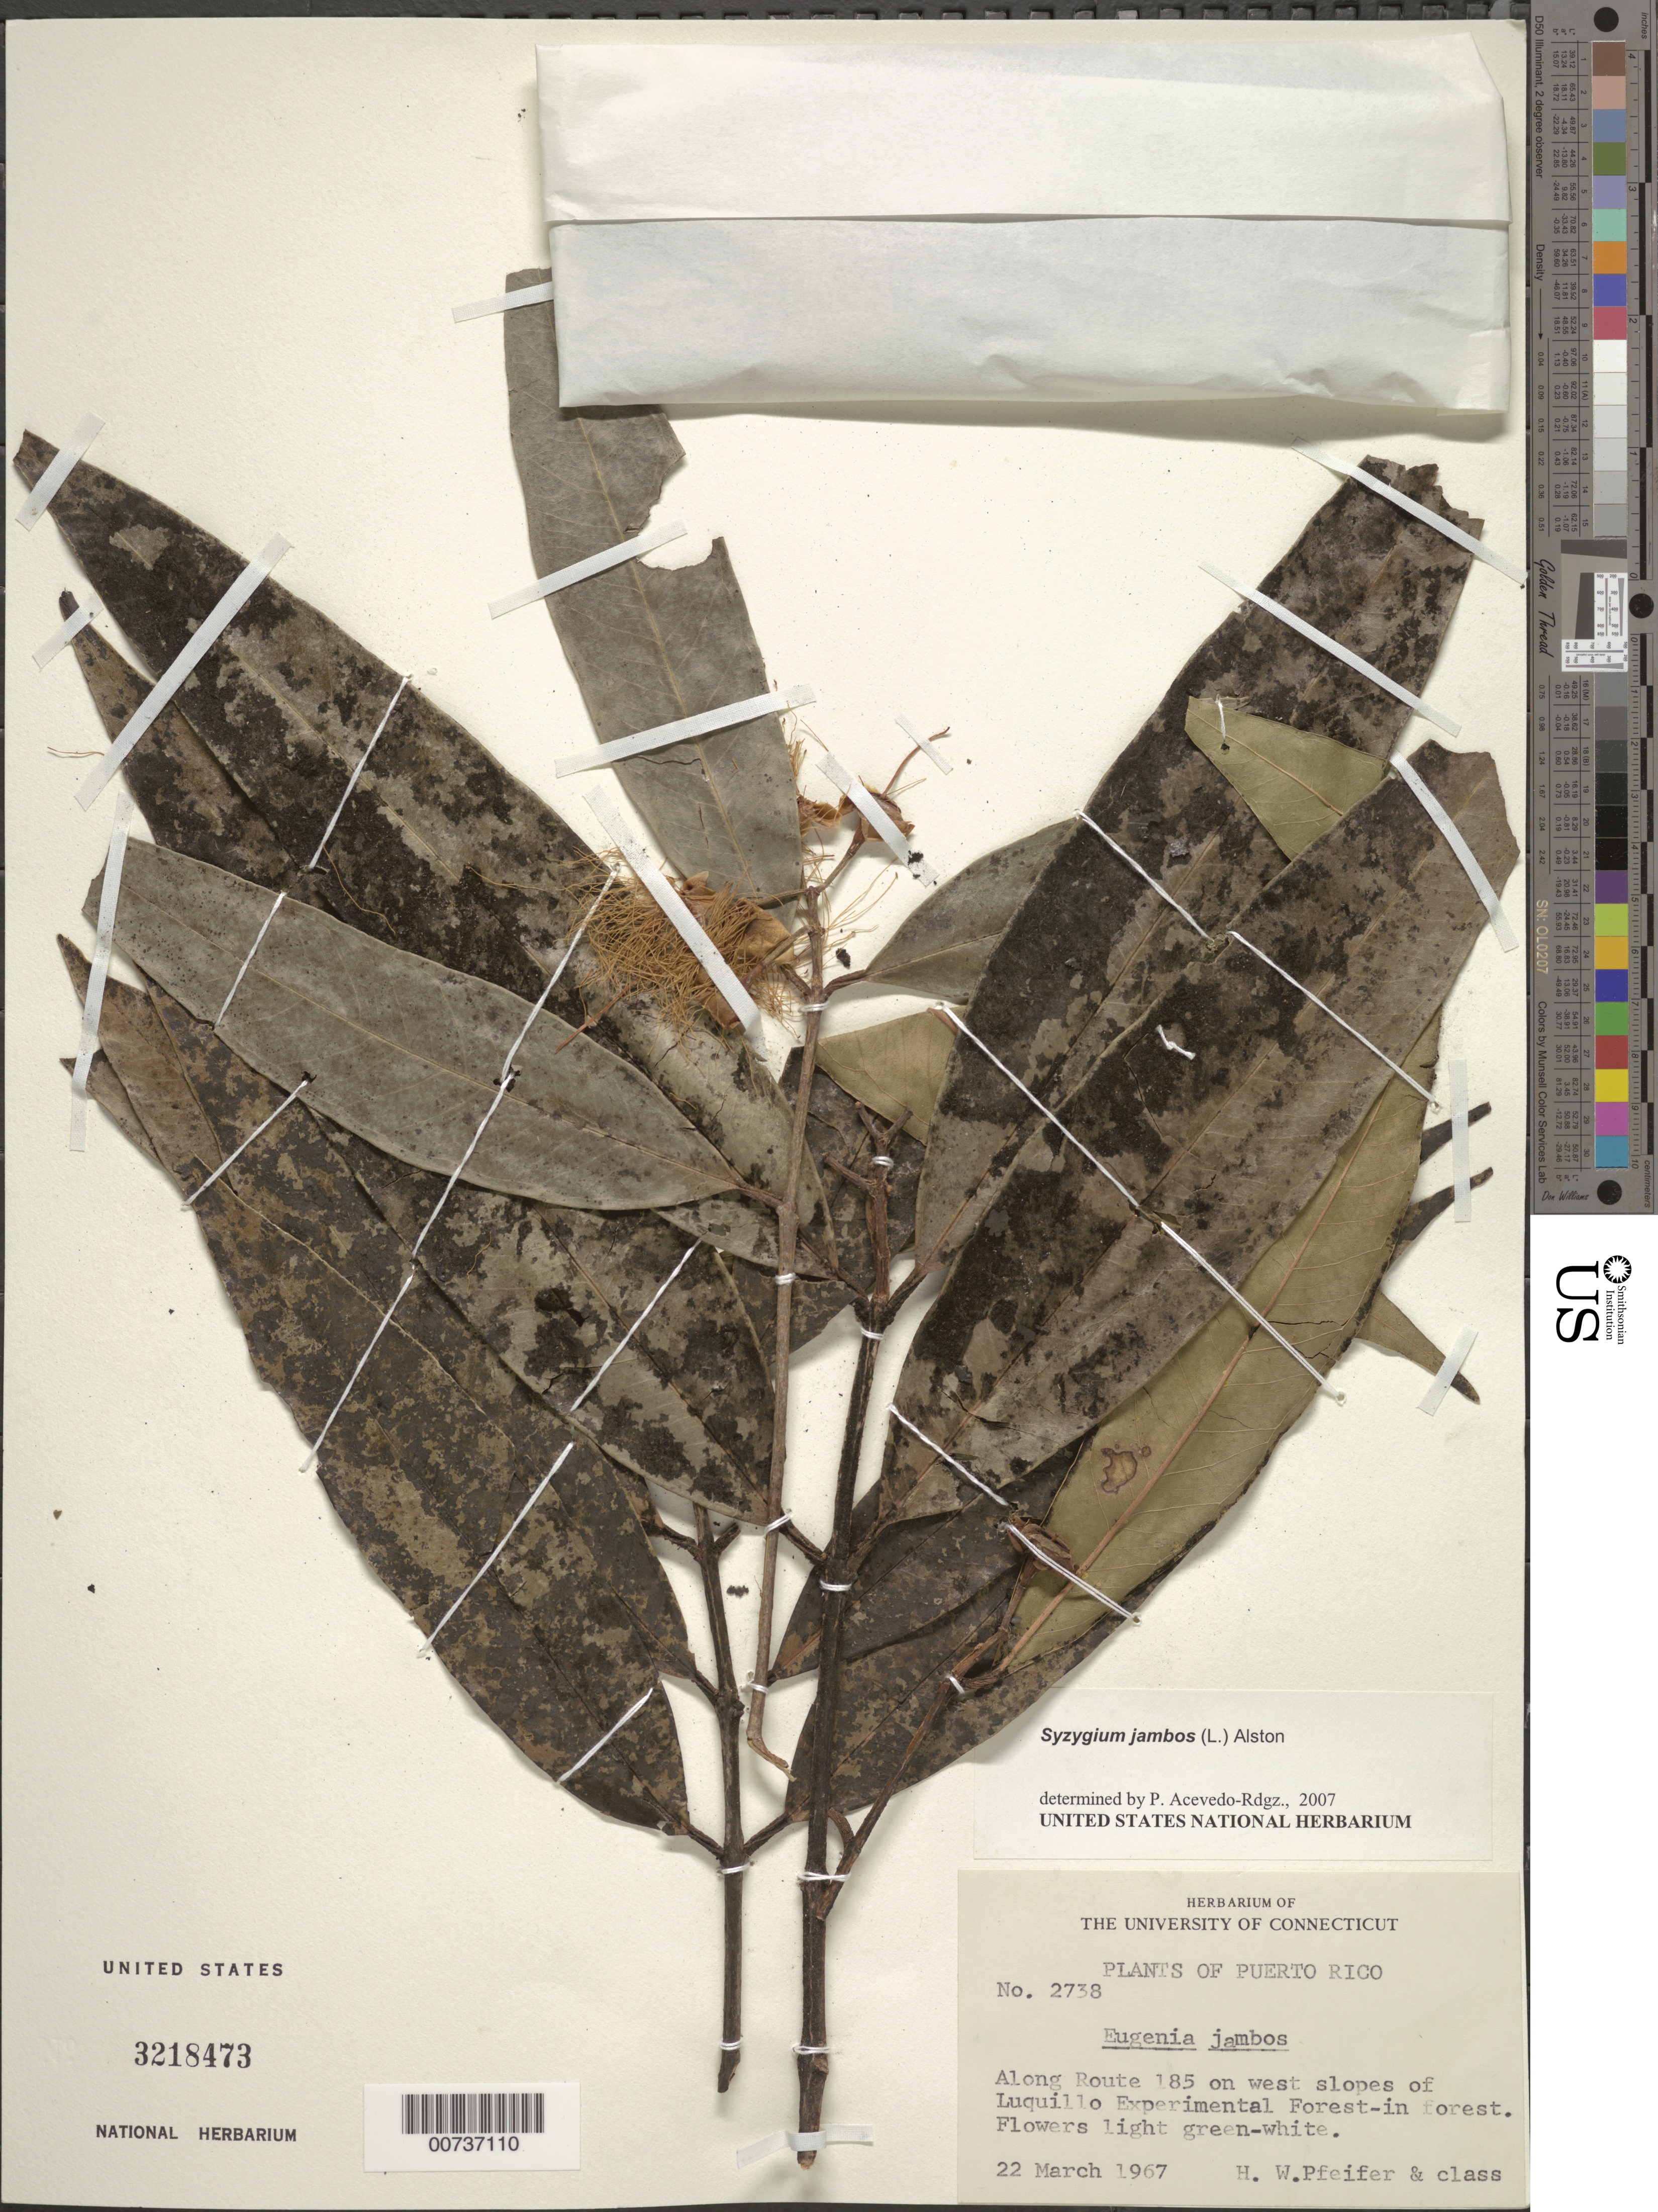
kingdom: Plantae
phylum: Tracheophyta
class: Magnoliopsida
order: Myrtales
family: Myrtaceae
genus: Syzygium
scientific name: Syzygium jambos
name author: (L.) Alston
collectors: H. W. Pfeifer & Class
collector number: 2738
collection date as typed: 22 Mar 1967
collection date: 1967-03-22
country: Puerto Rico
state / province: Luquillo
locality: Along Route 185 on west slopes of Luquillo Experimental Forest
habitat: In forest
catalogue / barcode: US 3218473